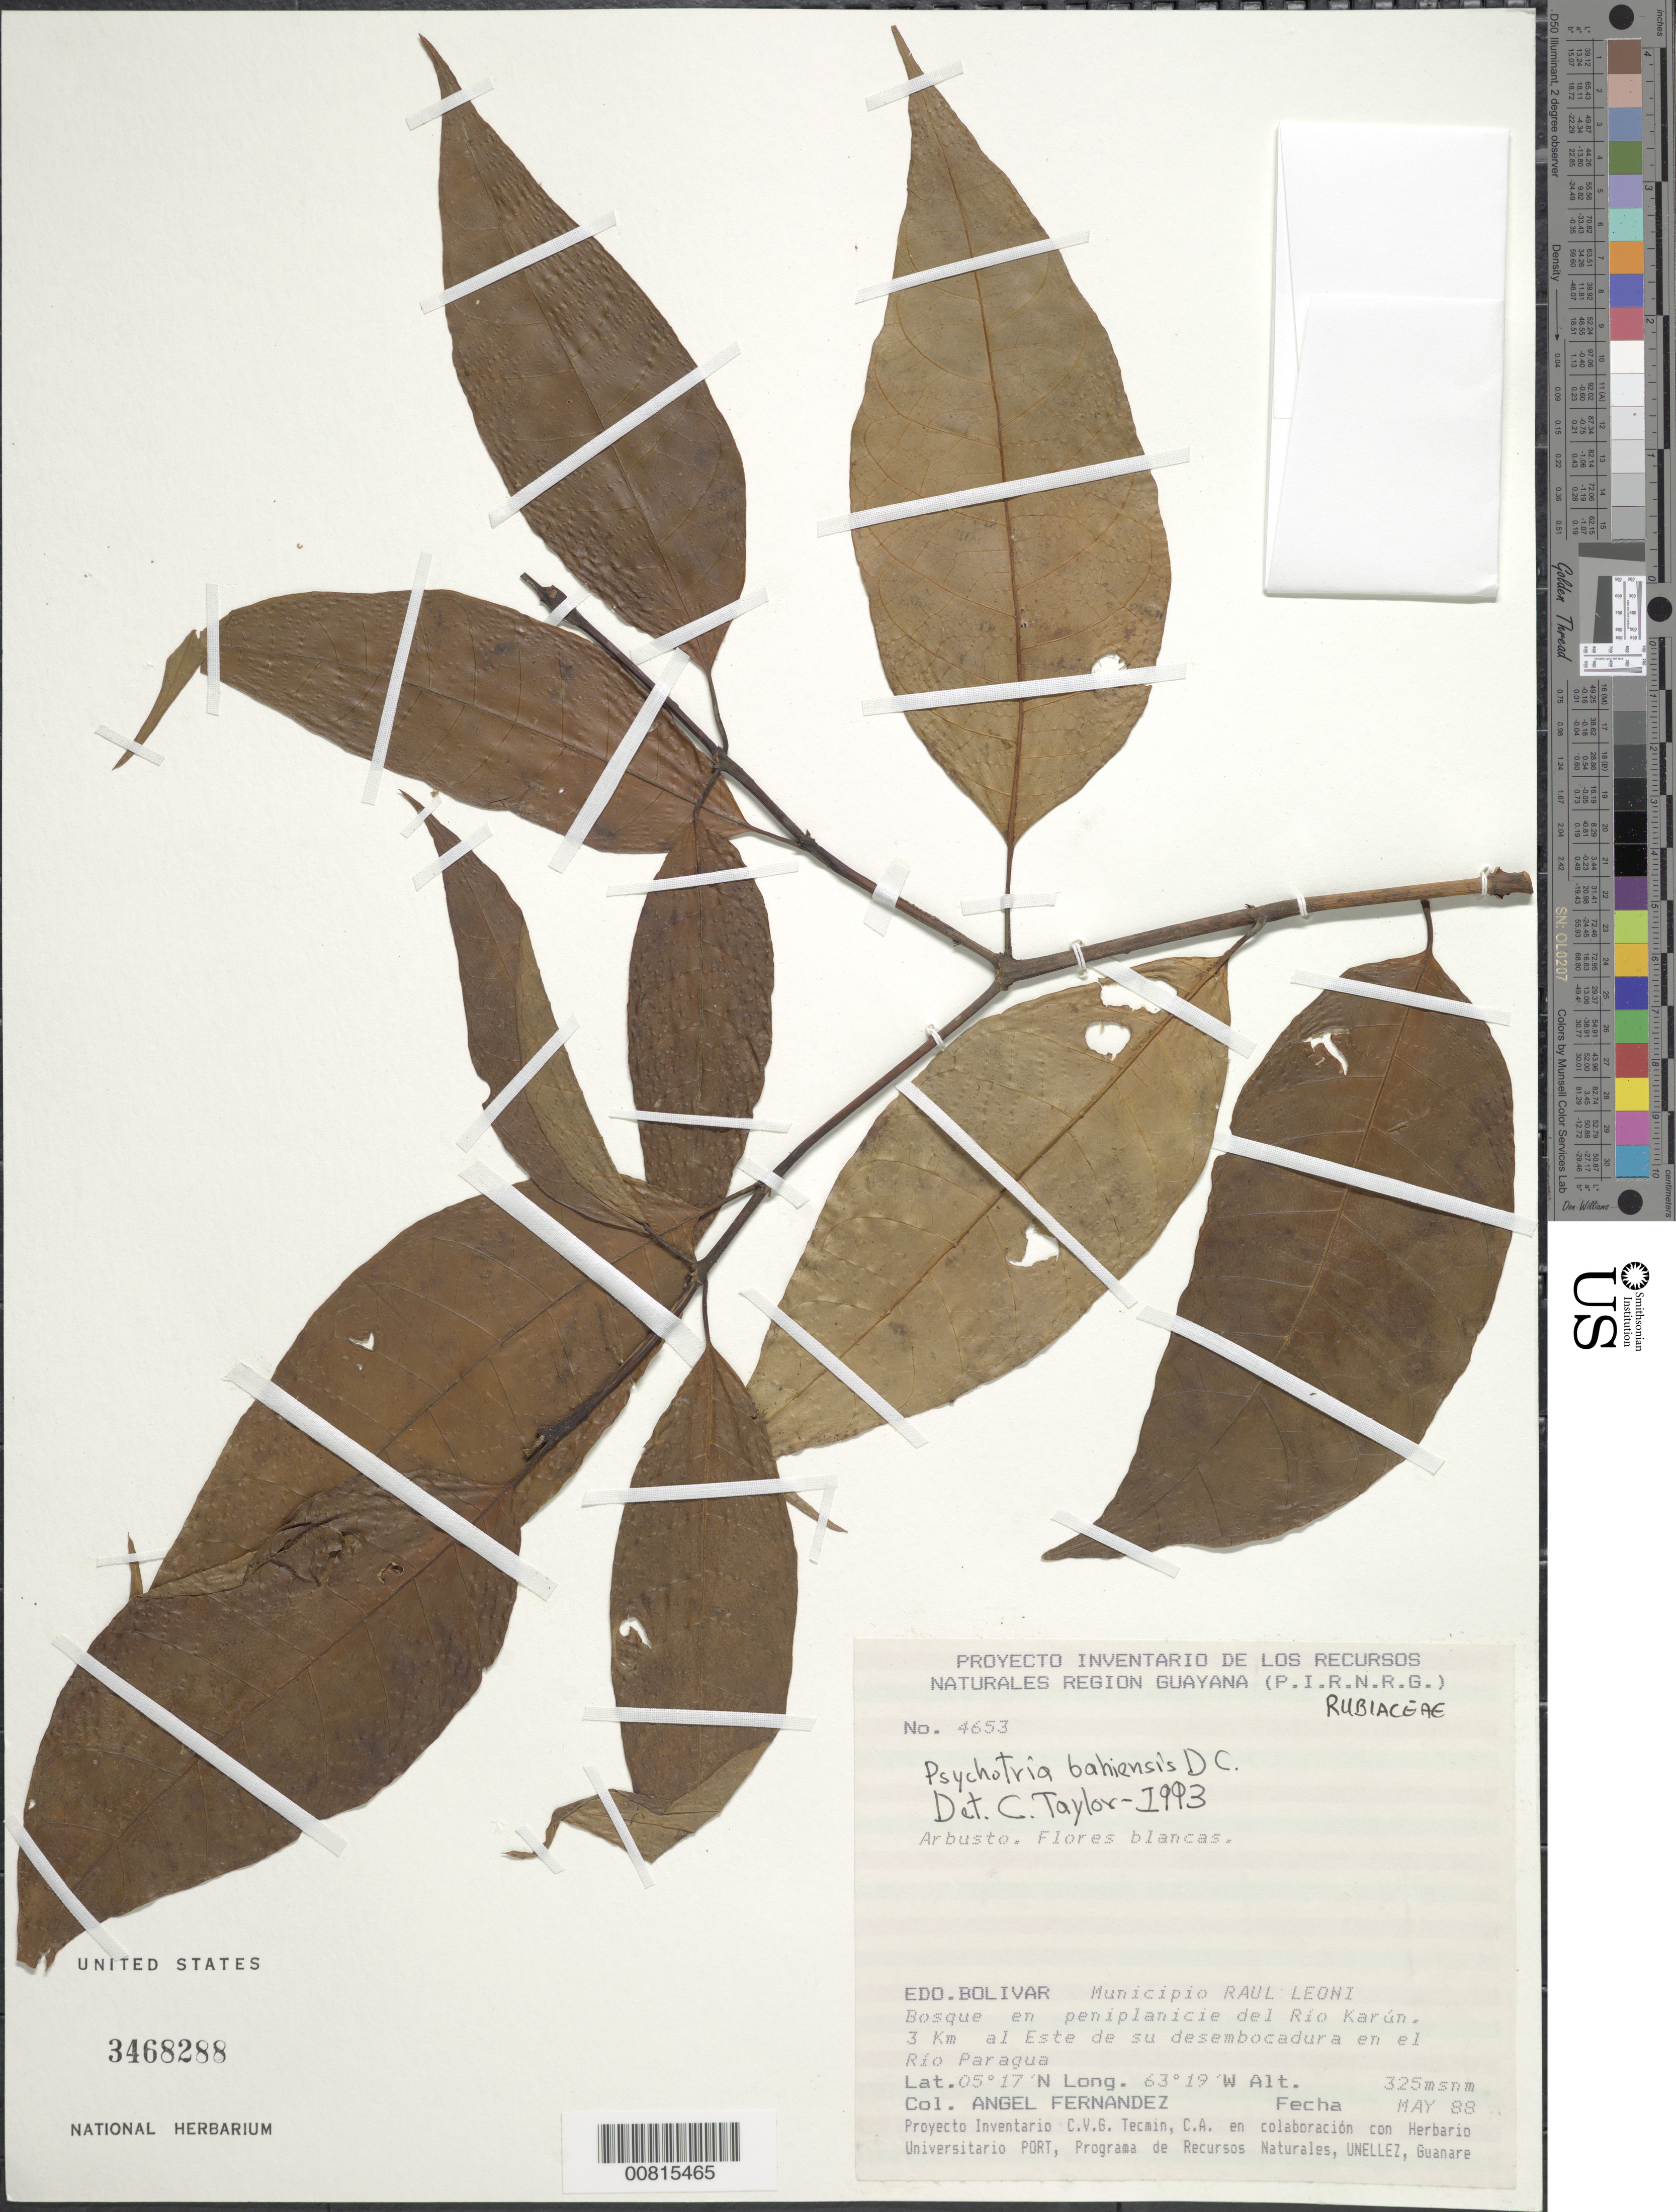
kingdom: Plantae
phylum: Tracheophyta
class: Magnoliopsida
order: Gentianales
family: Rubiaceae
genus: Psychotria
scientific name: Psychotria bahiensis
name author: DC.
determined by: Taylor, Charlotte M.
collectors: A. Fernández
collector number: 4653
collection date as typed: May-88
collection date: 1988-05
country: Venezuela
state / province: Bolívar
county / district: Angostura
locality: Mun. Raúl Leoni [=Angostura], Río Karún, 3 km E de su desembocadura en el Río Paragua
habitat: Bosque en peniplanicie del rio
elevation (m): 325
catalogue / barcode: US 3468288